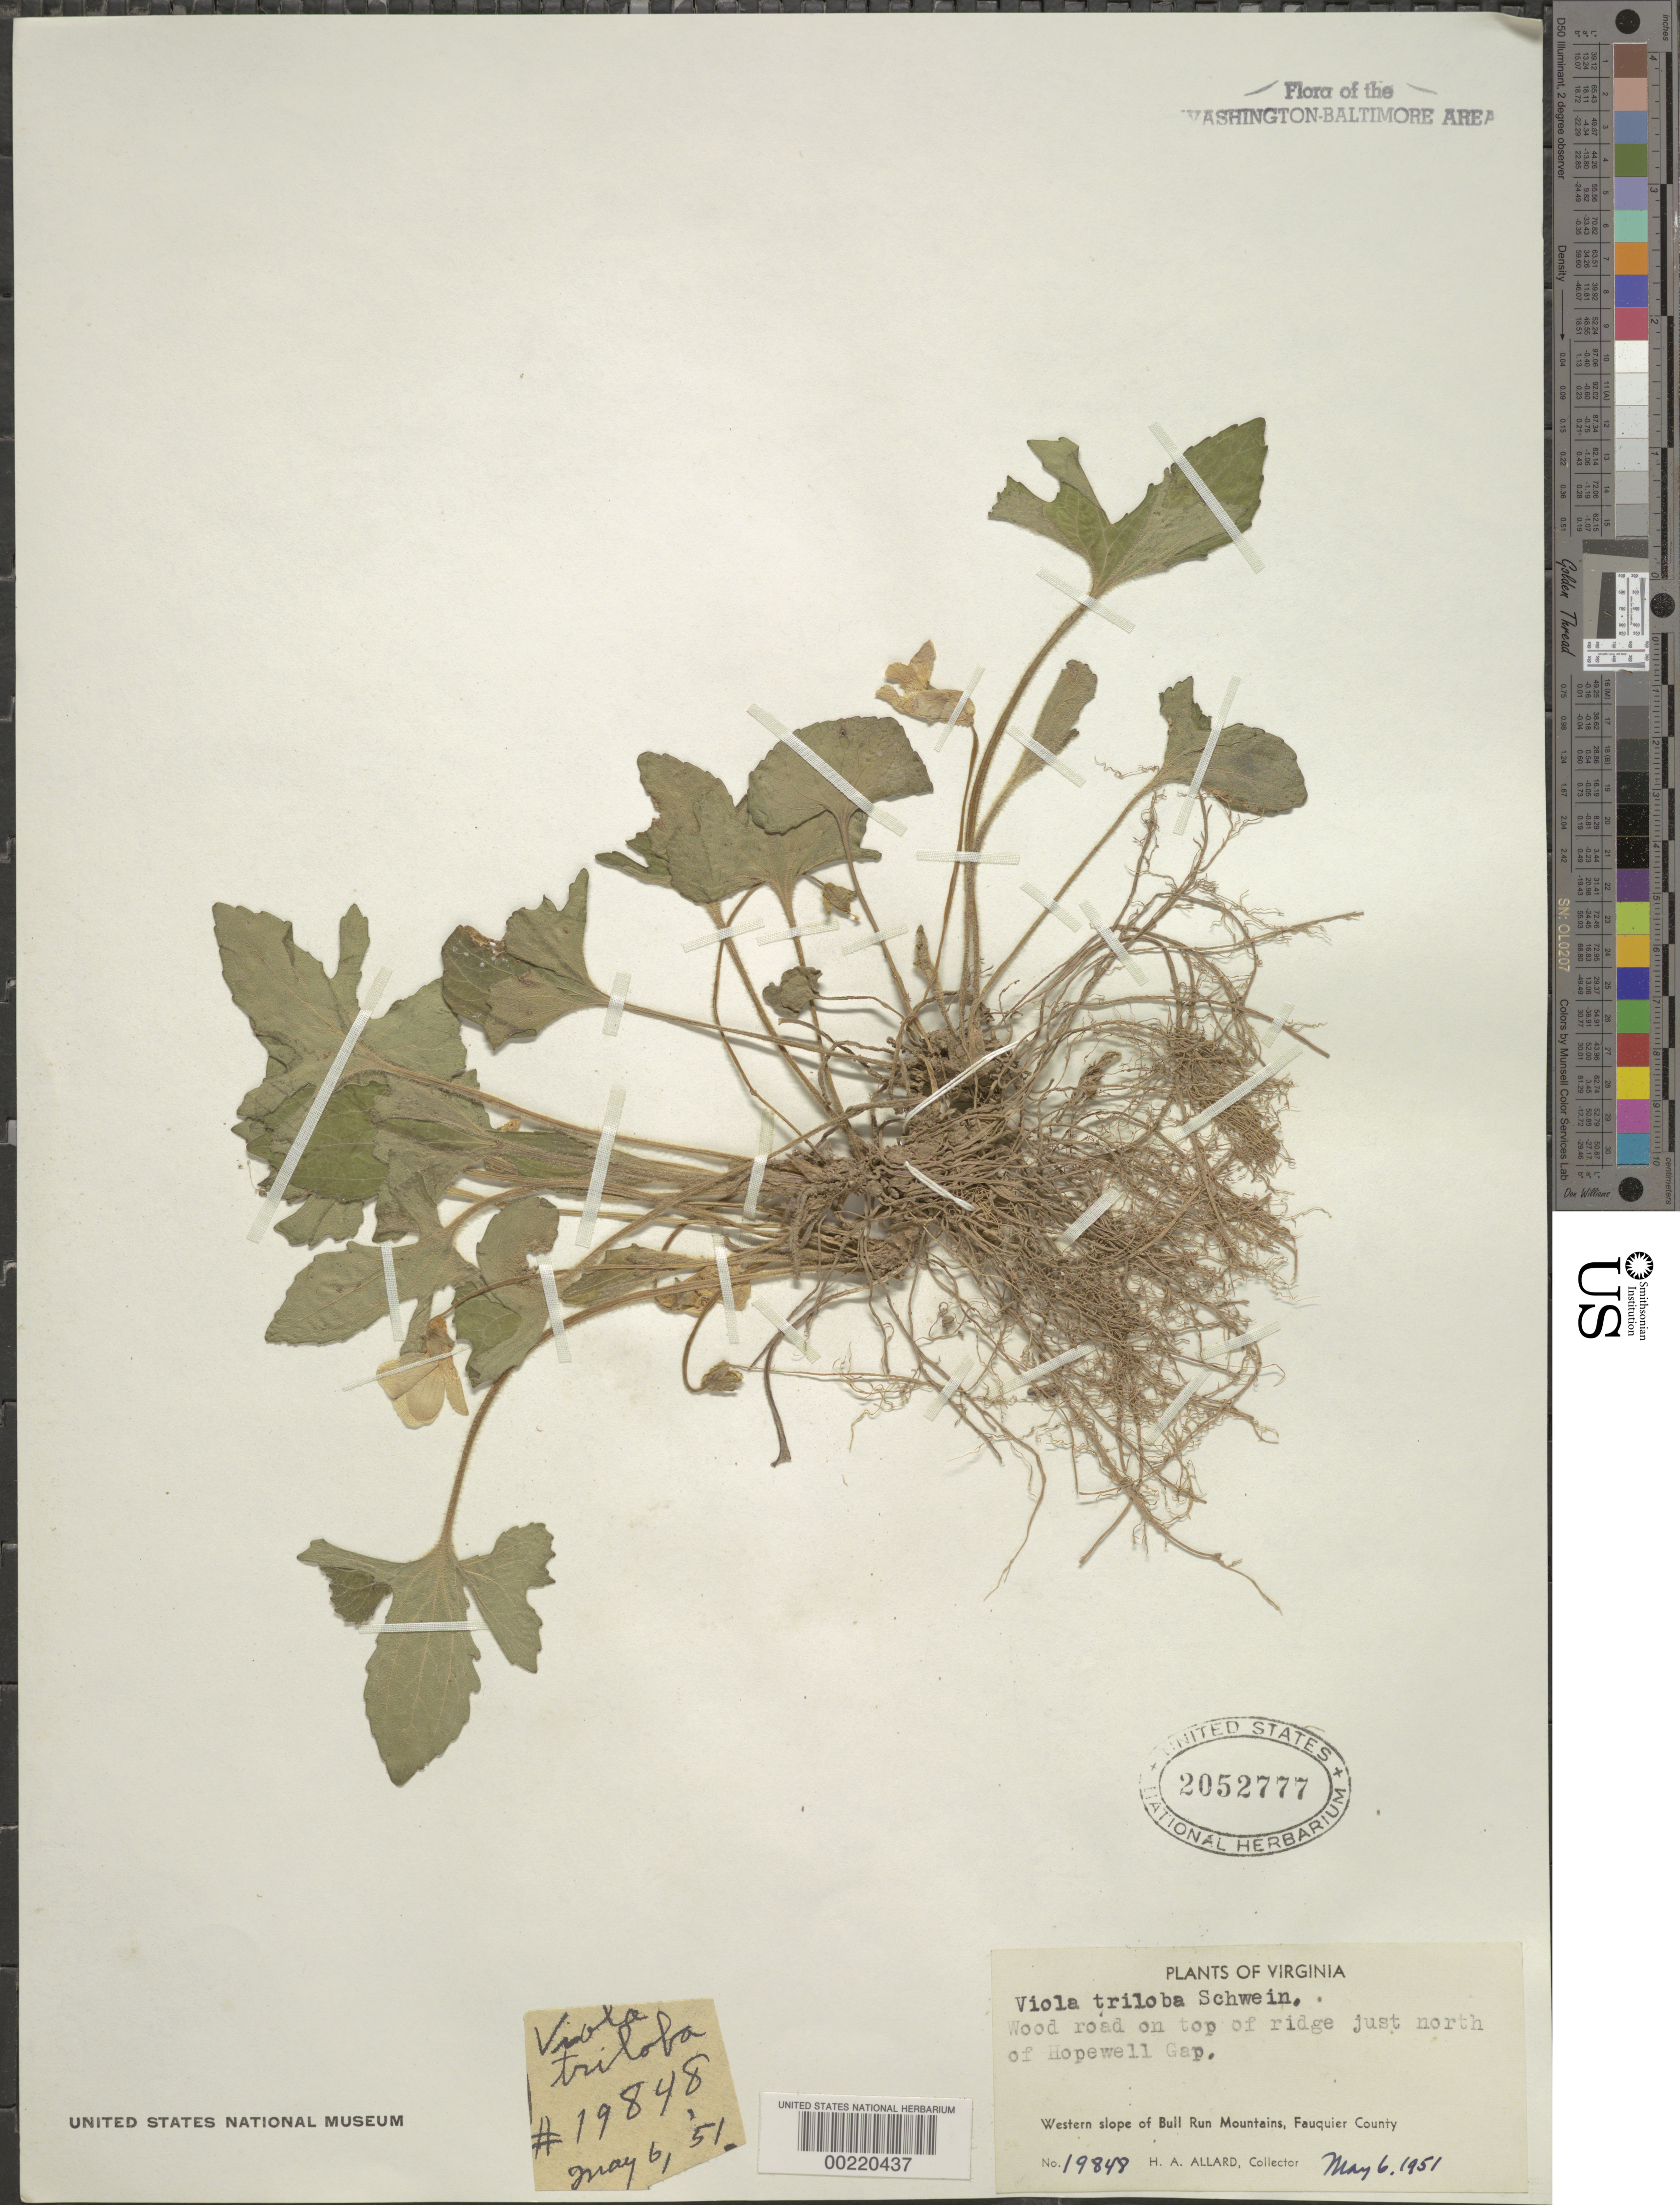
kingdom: Plantae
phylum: Tracheophyta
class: Magnoliopsida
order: Malpighiales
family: Violaceae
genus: Viola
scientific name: Viola palmata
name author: L.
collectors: H. A. Allard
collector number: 19848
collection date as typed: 06 May 1951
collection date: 1951-05-06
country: United States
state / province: Virginia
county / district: Fauquier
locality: North of Hopewell Gap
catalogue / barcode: US 2052777